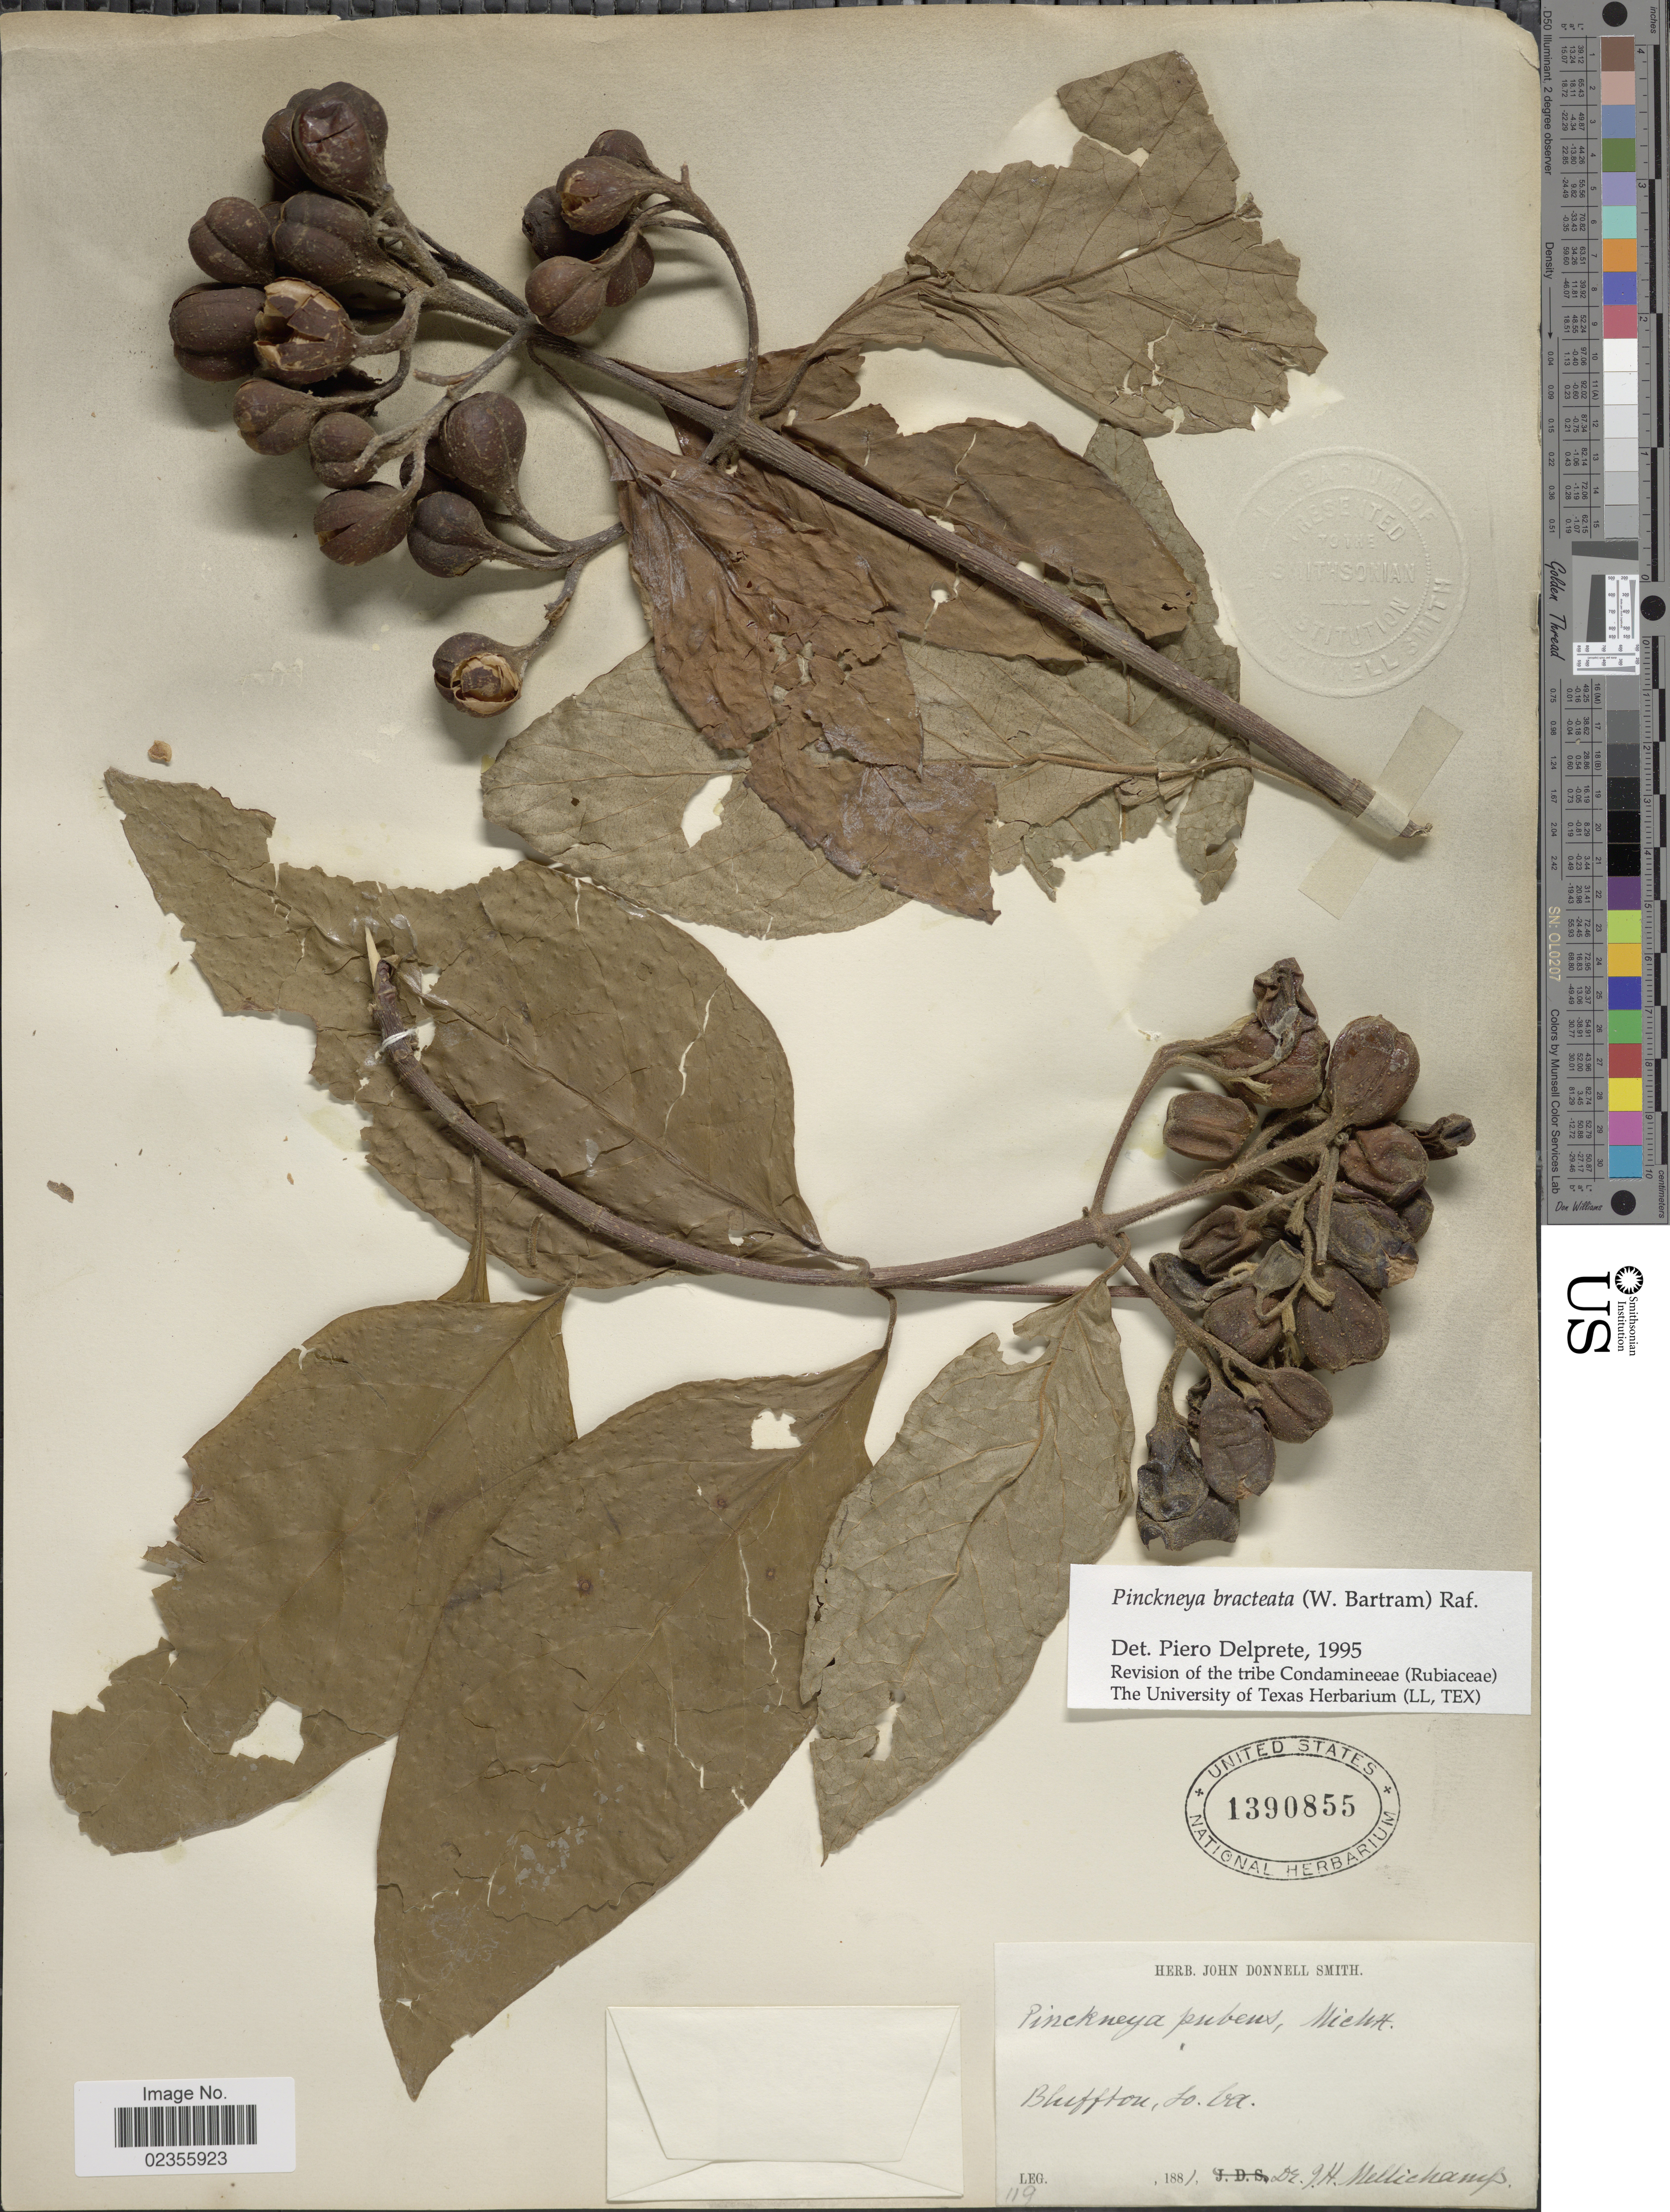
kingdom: Plantae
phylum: Tracheophyta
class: Magnoliopsida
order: Gentianales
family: Rubiaceae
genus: Pinckneya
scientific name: Pinckneya pubens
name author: Michx.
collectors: J. H. Mellichamp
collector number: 119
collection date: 1881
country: United States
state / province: South Carolina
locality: Bluffton, So. Ca.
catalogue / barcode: US 1390855